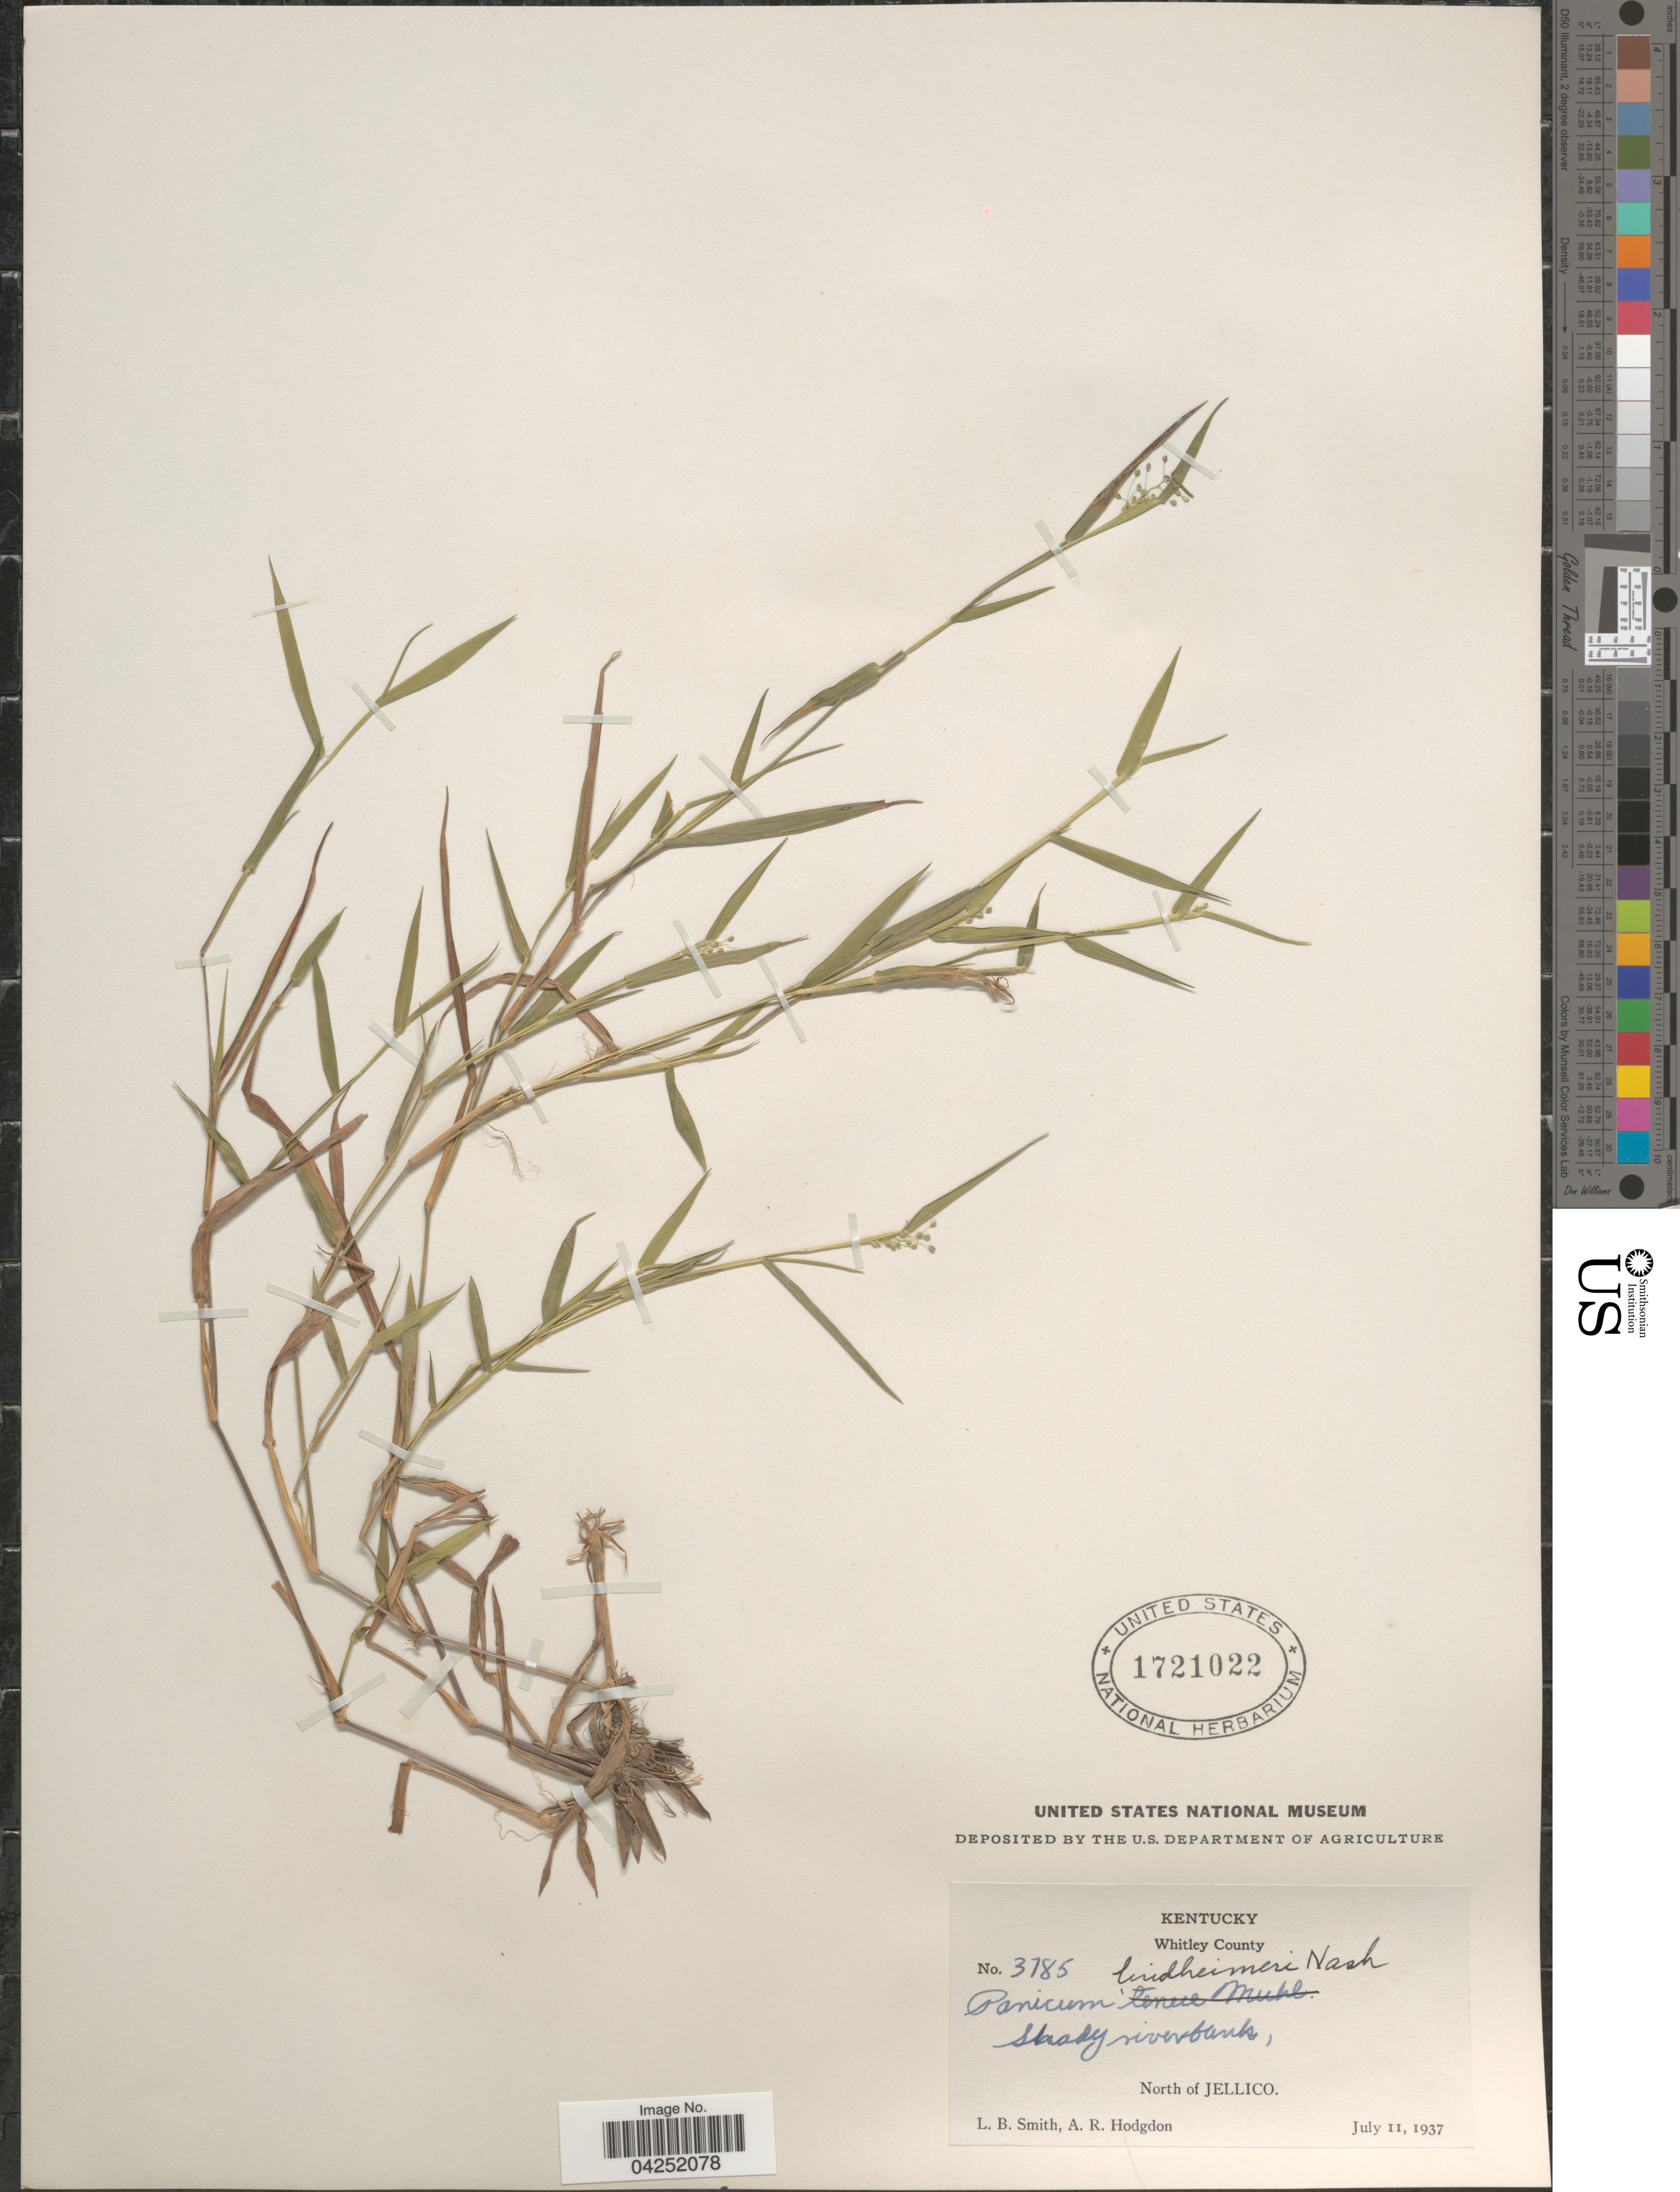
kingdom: Plantae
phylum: Tracheophyta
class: Liliopsida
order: Poales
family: Poaceae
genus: Dichanthelium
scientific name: Dichanthelium acuminatum var. lindheimeri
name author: (Nash) Gould & C.A. Clark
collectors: L. Smith & A. R. Hodgdon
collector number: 3185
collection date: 1937-07-11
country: United States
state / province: Kentucky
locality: Whitley County. Shady riverbank, North of Jellico.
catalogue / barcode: US 1721022